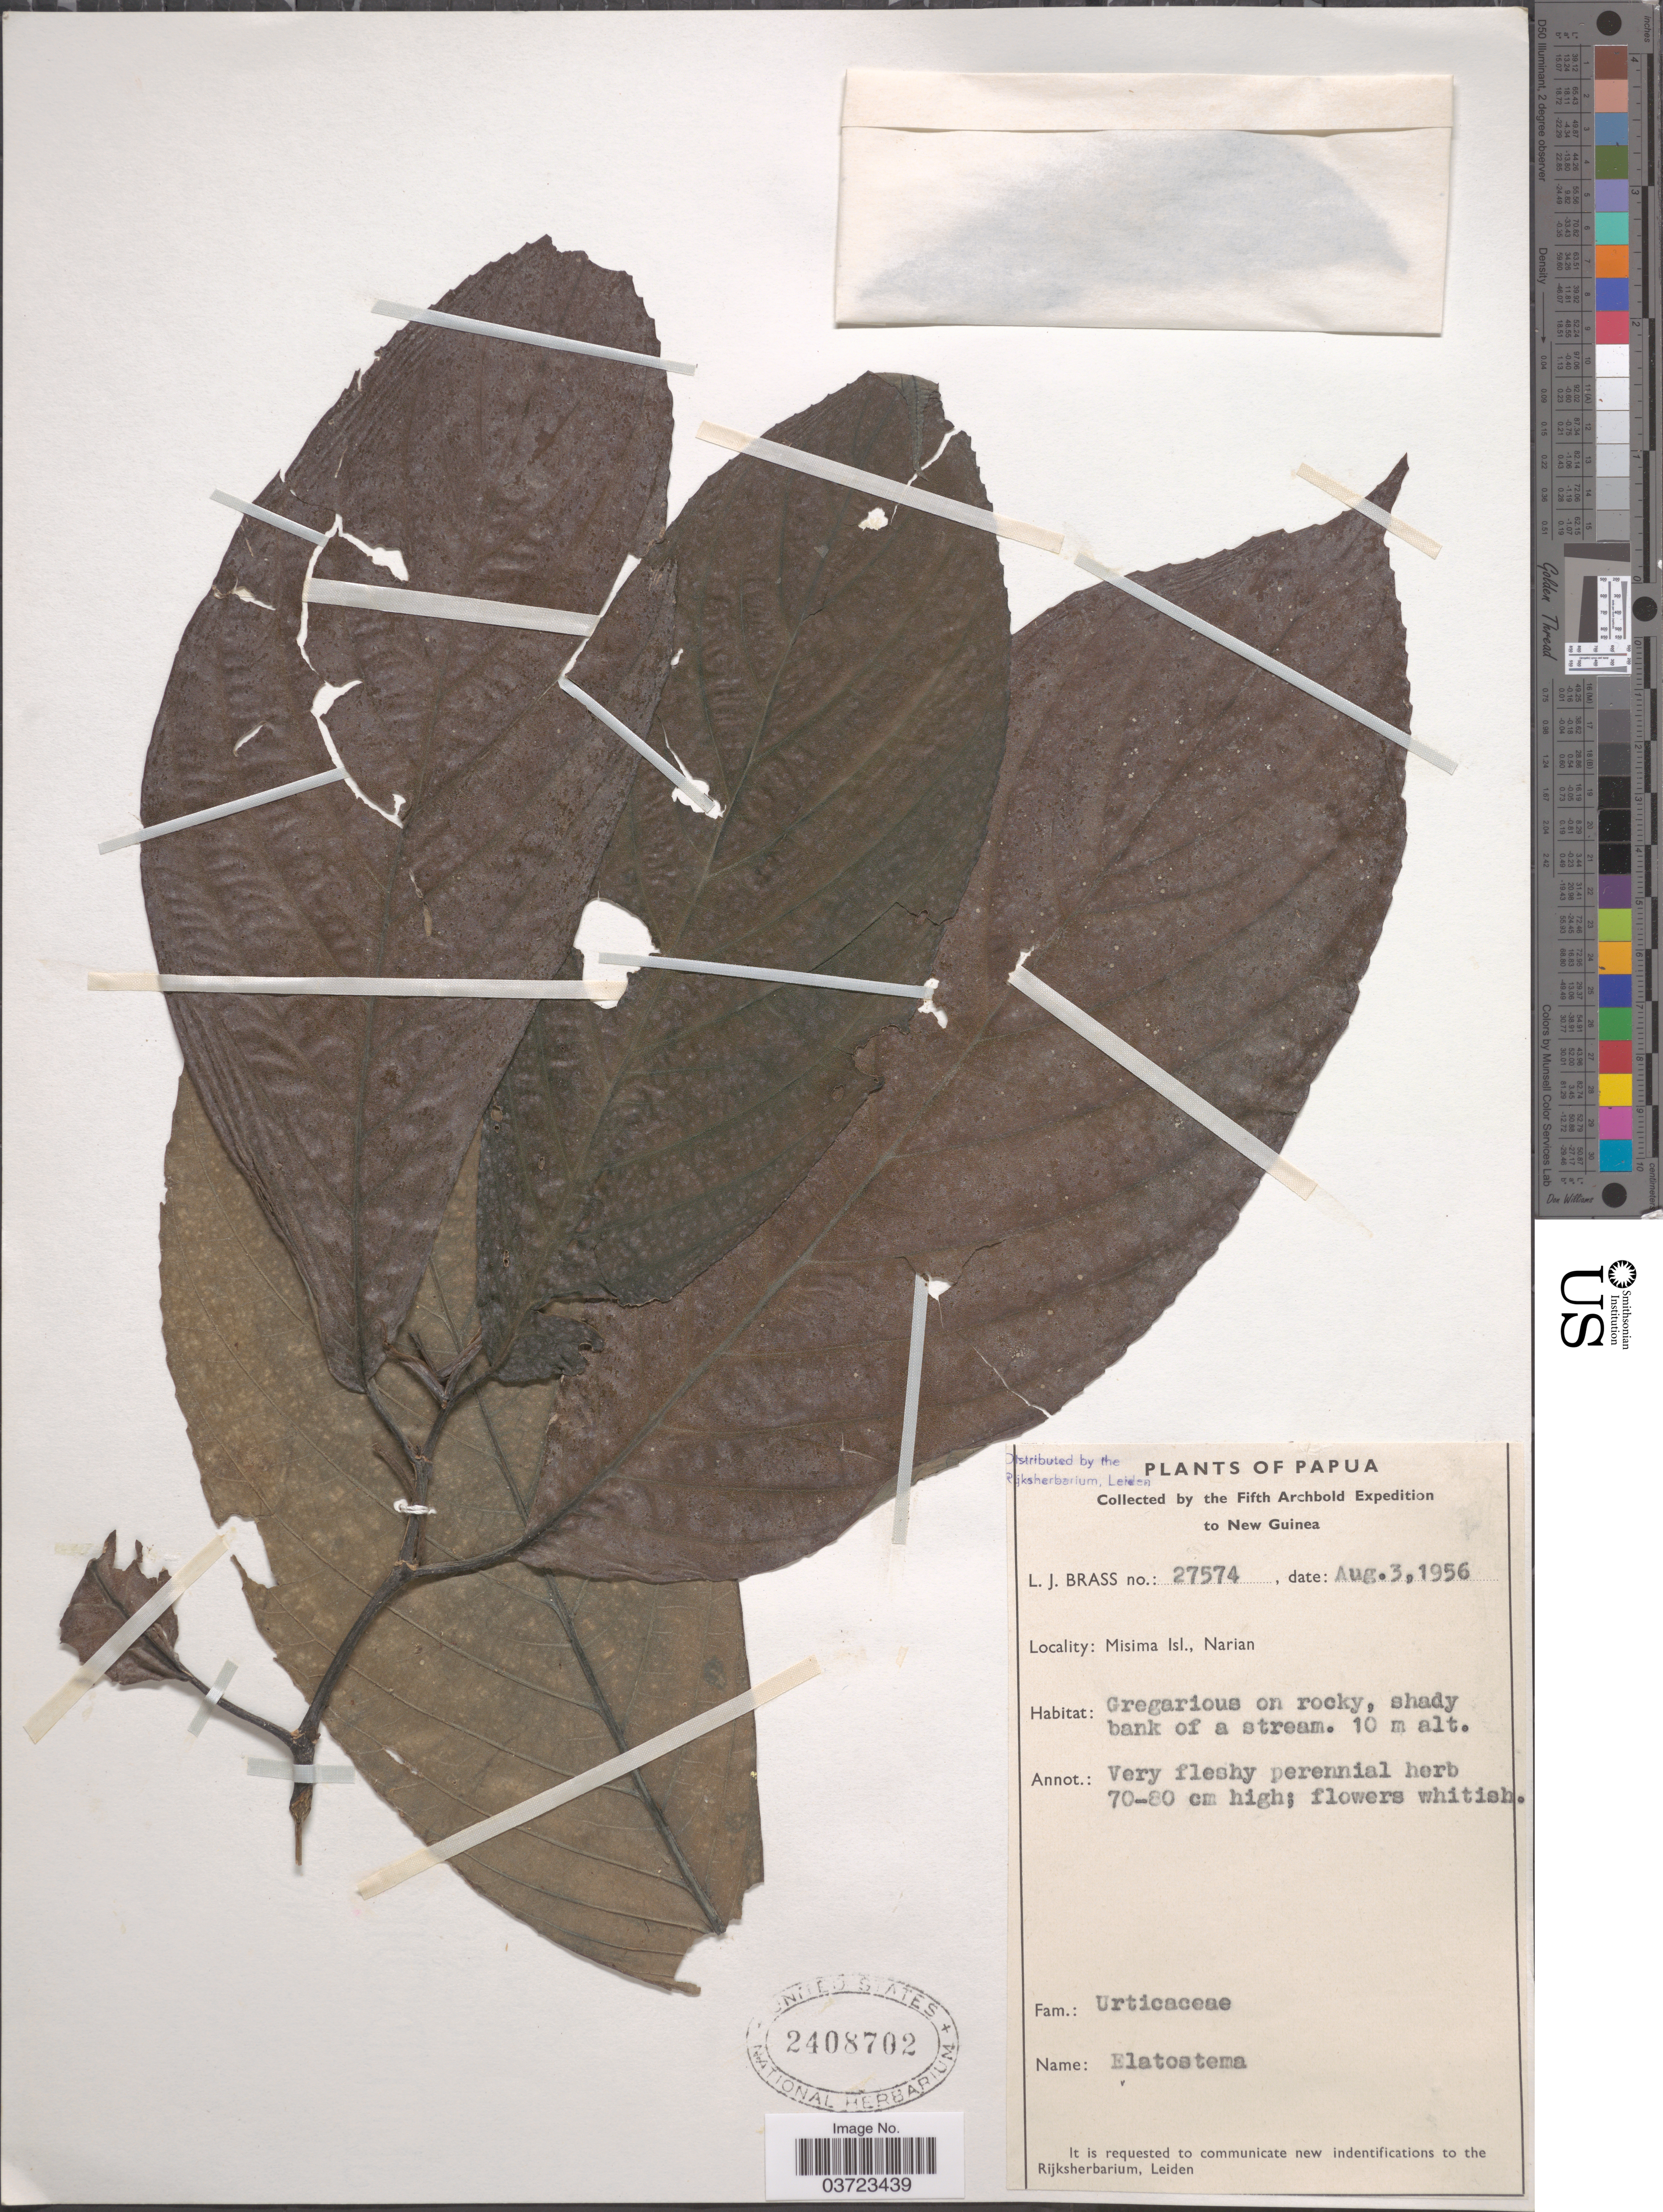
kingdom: Plantae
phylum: Tracheophyta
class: Magnoliopsida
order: Rosales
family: Urticaceae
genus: Elatostema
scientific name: Elatostema sp.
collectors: L. J. Brass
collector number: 27574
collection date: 1956-08-03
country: Papua New Guinea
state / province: Milne Bay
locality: Papua. New Guinea. Misima Isl., Narian.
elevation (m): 10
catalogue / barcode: US 2408702